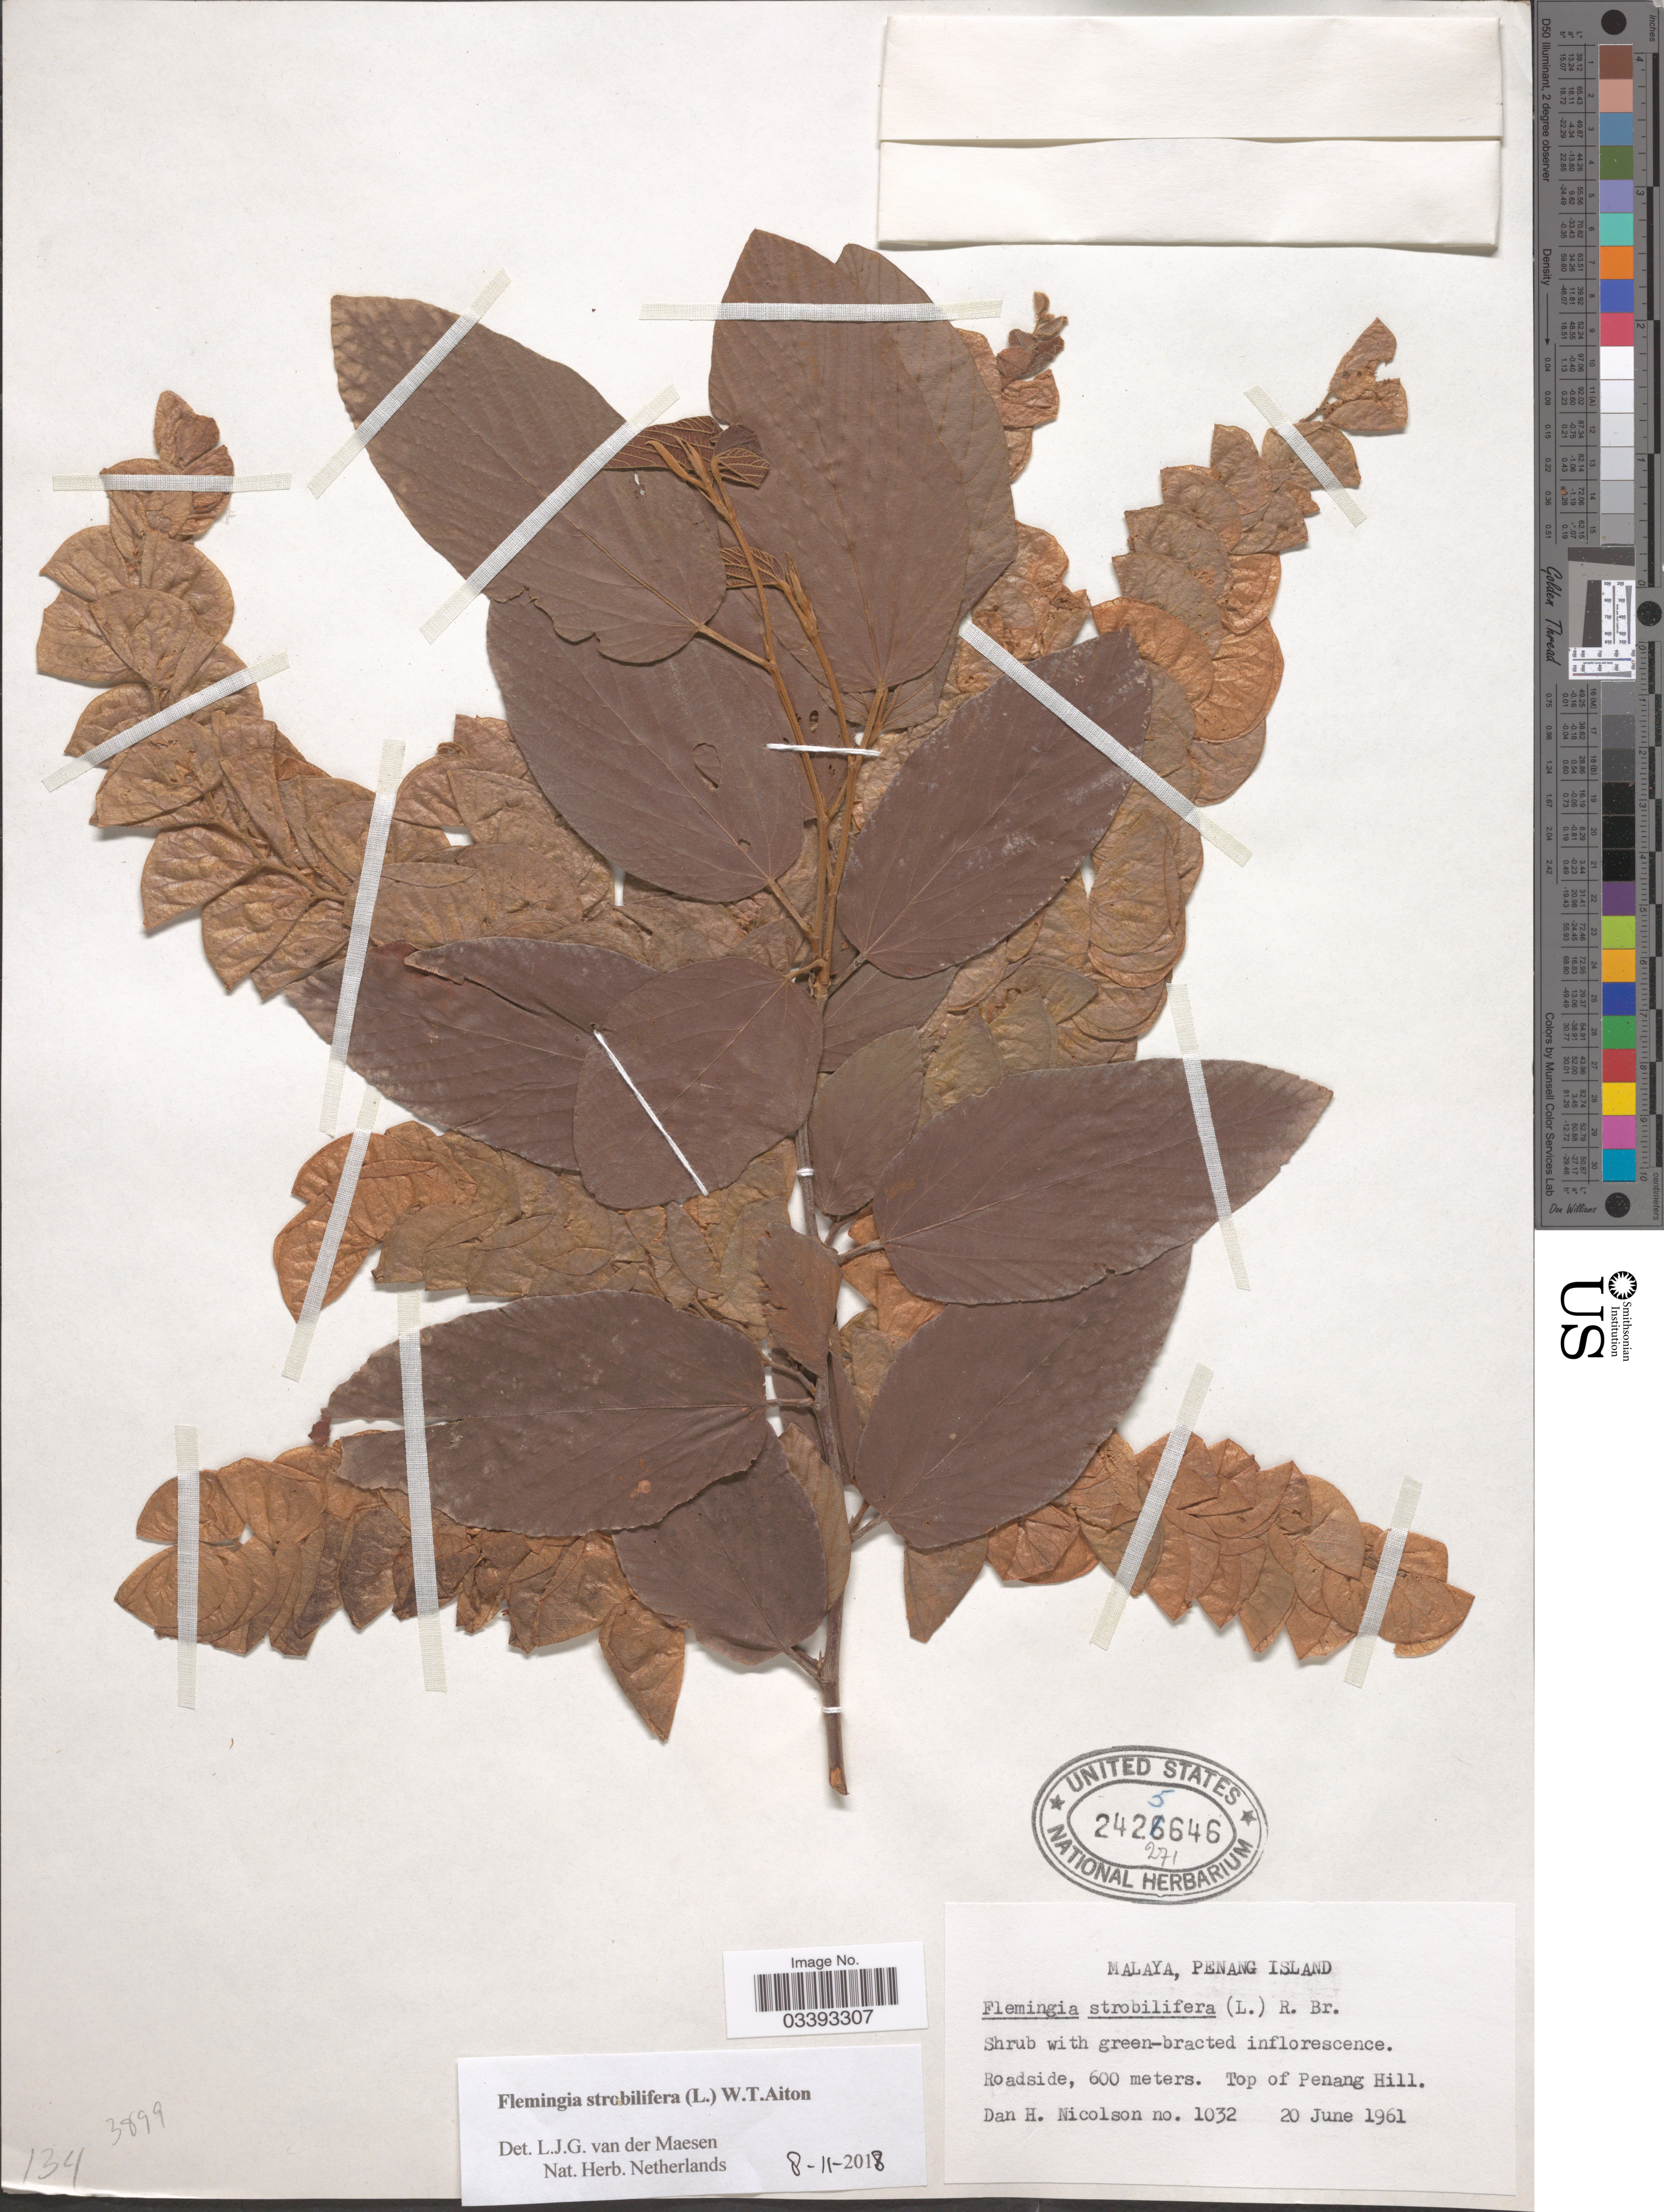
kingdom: Plantae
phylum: Tracheophyta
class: Magnoliopsida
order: Fabales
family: Fabaceae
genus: Flemingia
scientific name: Flemingia strobilifera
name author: (L.) W.T. Aiton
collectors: D. H. Nicolson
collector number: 1032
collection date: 1961-06-20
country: Malaysia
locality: Malaya, Penang Island. Roadside. Top of Penang Hill.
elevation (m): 600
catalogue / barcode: US 2425646